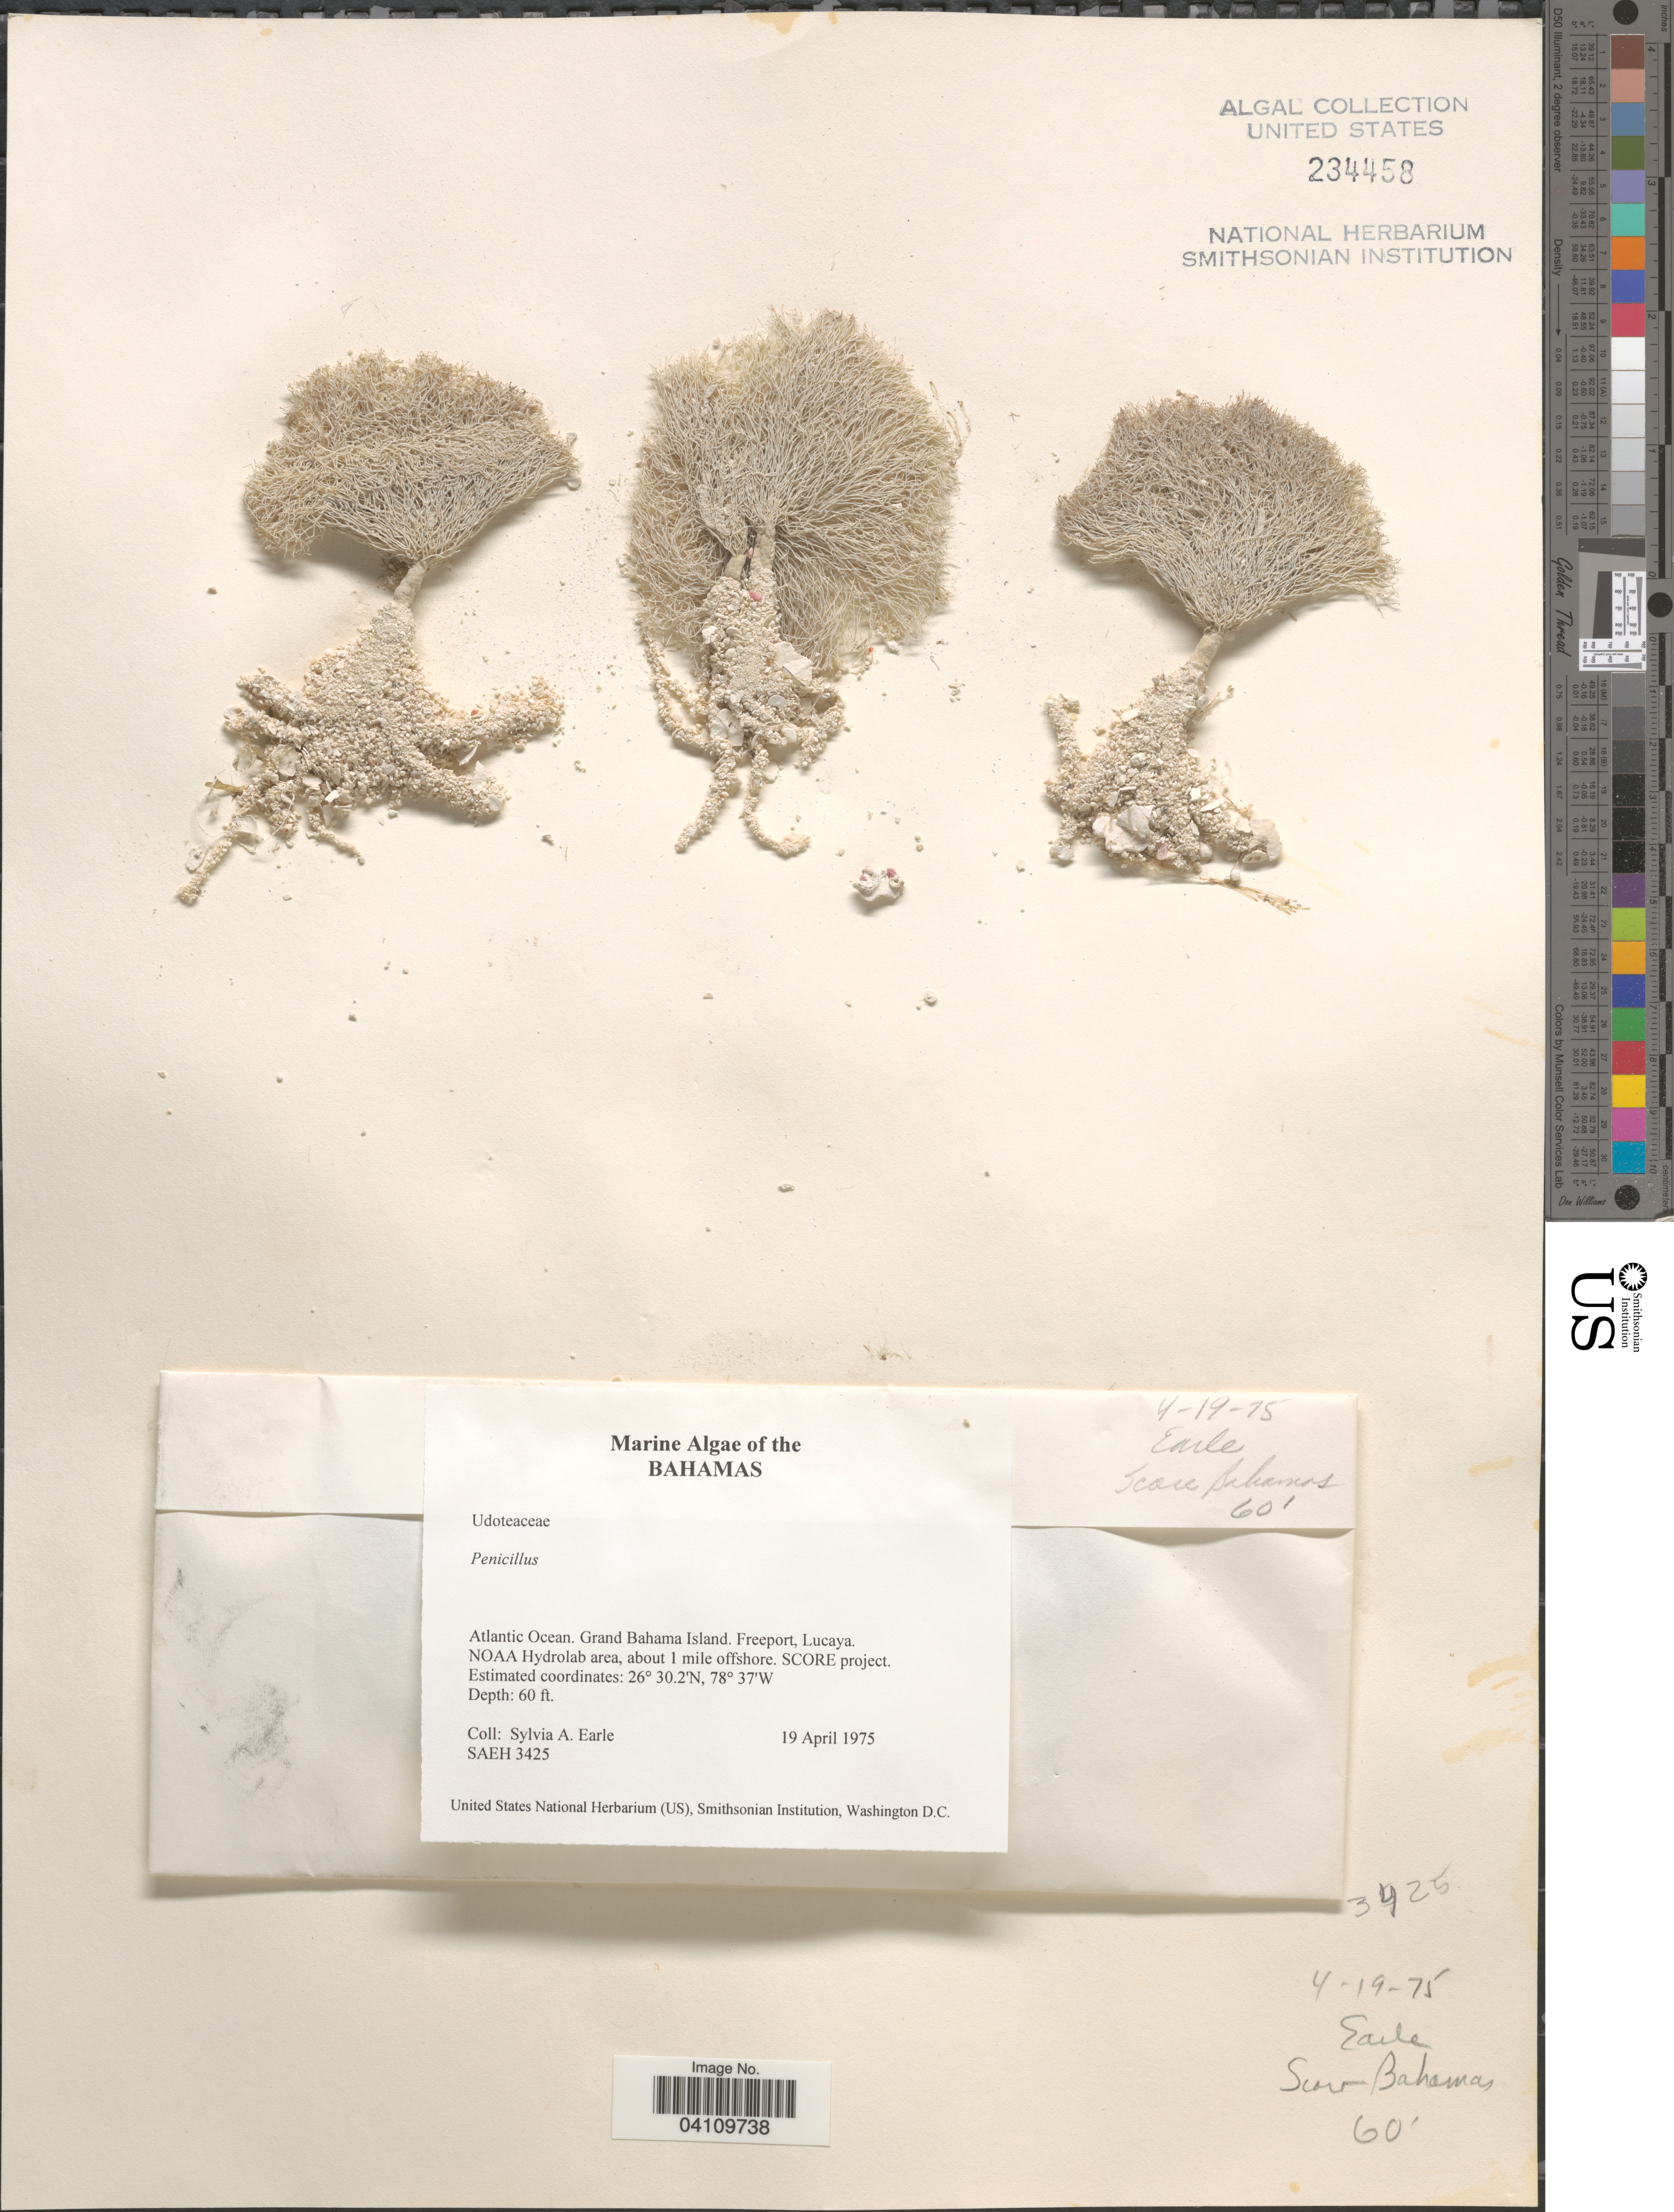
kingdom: Plantae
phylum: Chlorophyta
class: Ulvophyceae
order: Bryopsidales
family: Udoteaceae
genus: Penicillus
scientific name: Penicillus sp.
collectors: S. A. Earle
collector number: SAEH 3425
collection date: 1975-04-19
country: Bahamas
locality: Atlantic Ocean. Grand Bahama Island. Freeport, Lucaya. NOAA Hydrolab area, about 1 mile offshore, SCORE project.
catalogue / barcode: US 234458